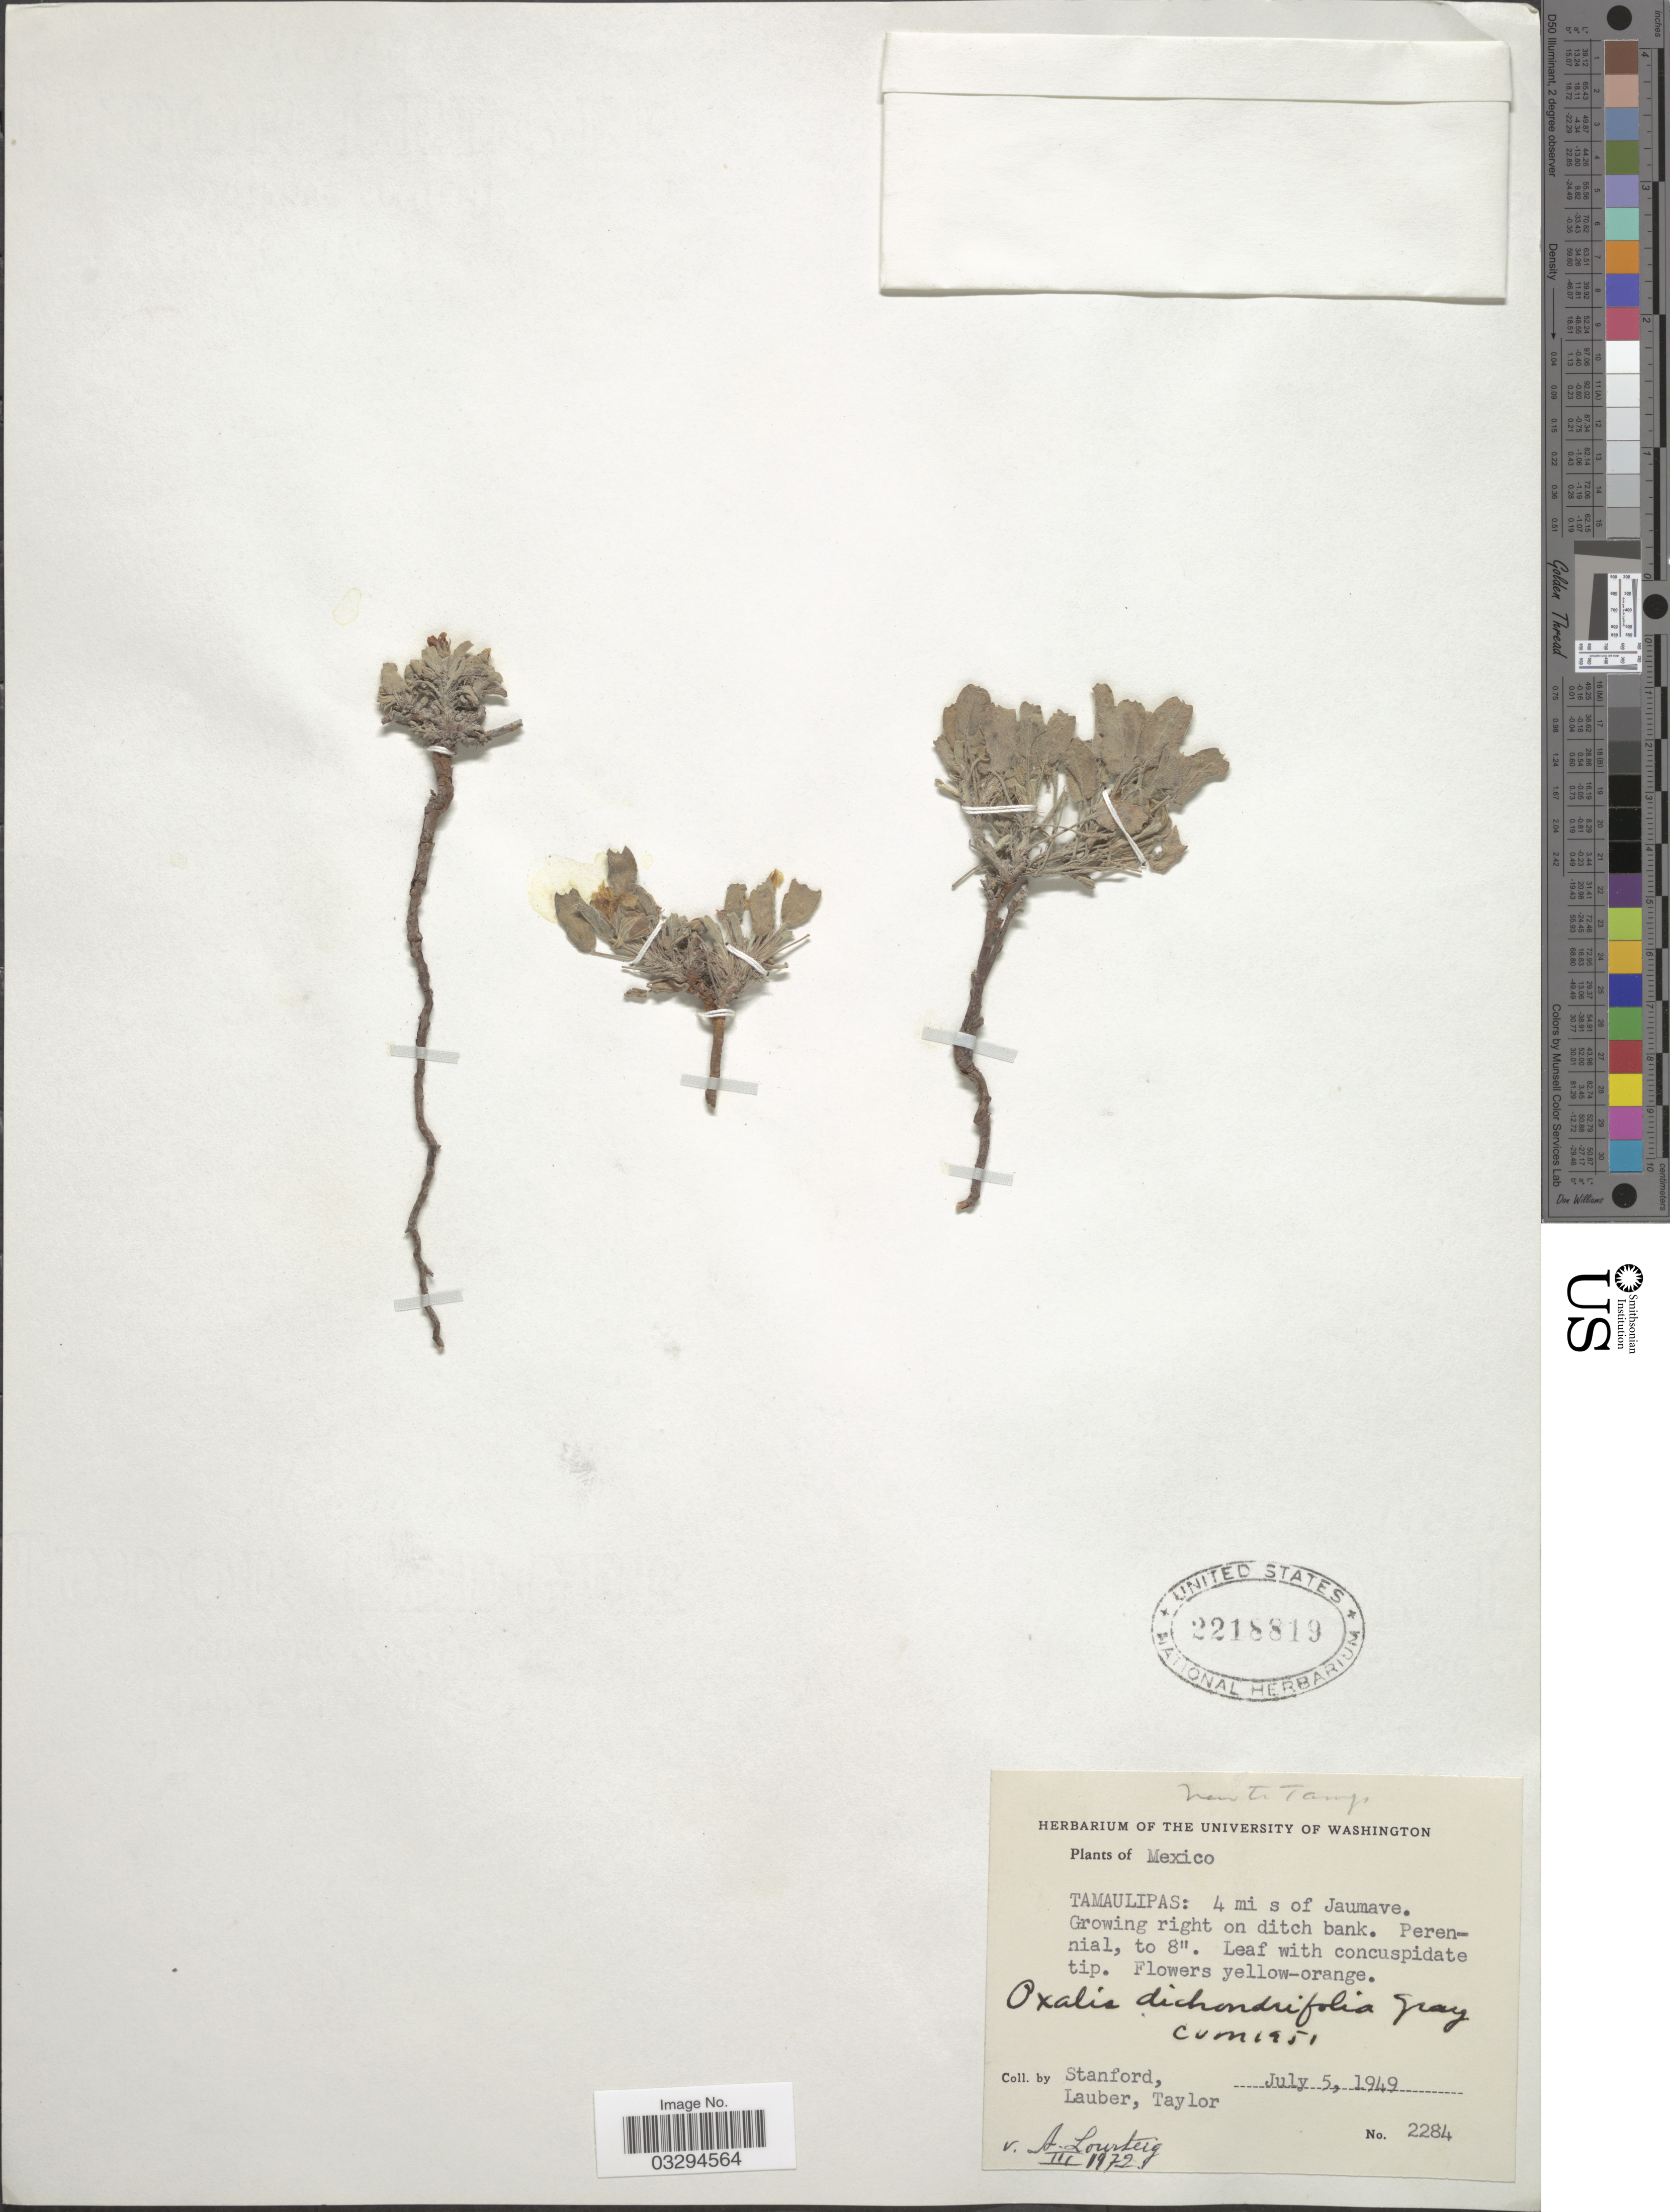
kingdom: Plantae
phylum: Tracheophyta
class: Magnoliopsida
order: Oxalidales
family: Oxalidaceae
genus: Oxalis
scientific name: Oxalis dichondraefolia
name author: A. Gray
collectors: -. Stanford, Lauber, -- & -- Taylor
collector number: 2284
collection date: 1949-07-05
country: Mexico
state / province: Tamaulipas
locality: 4 mi s of Jaumave.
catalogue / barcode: US 2218819